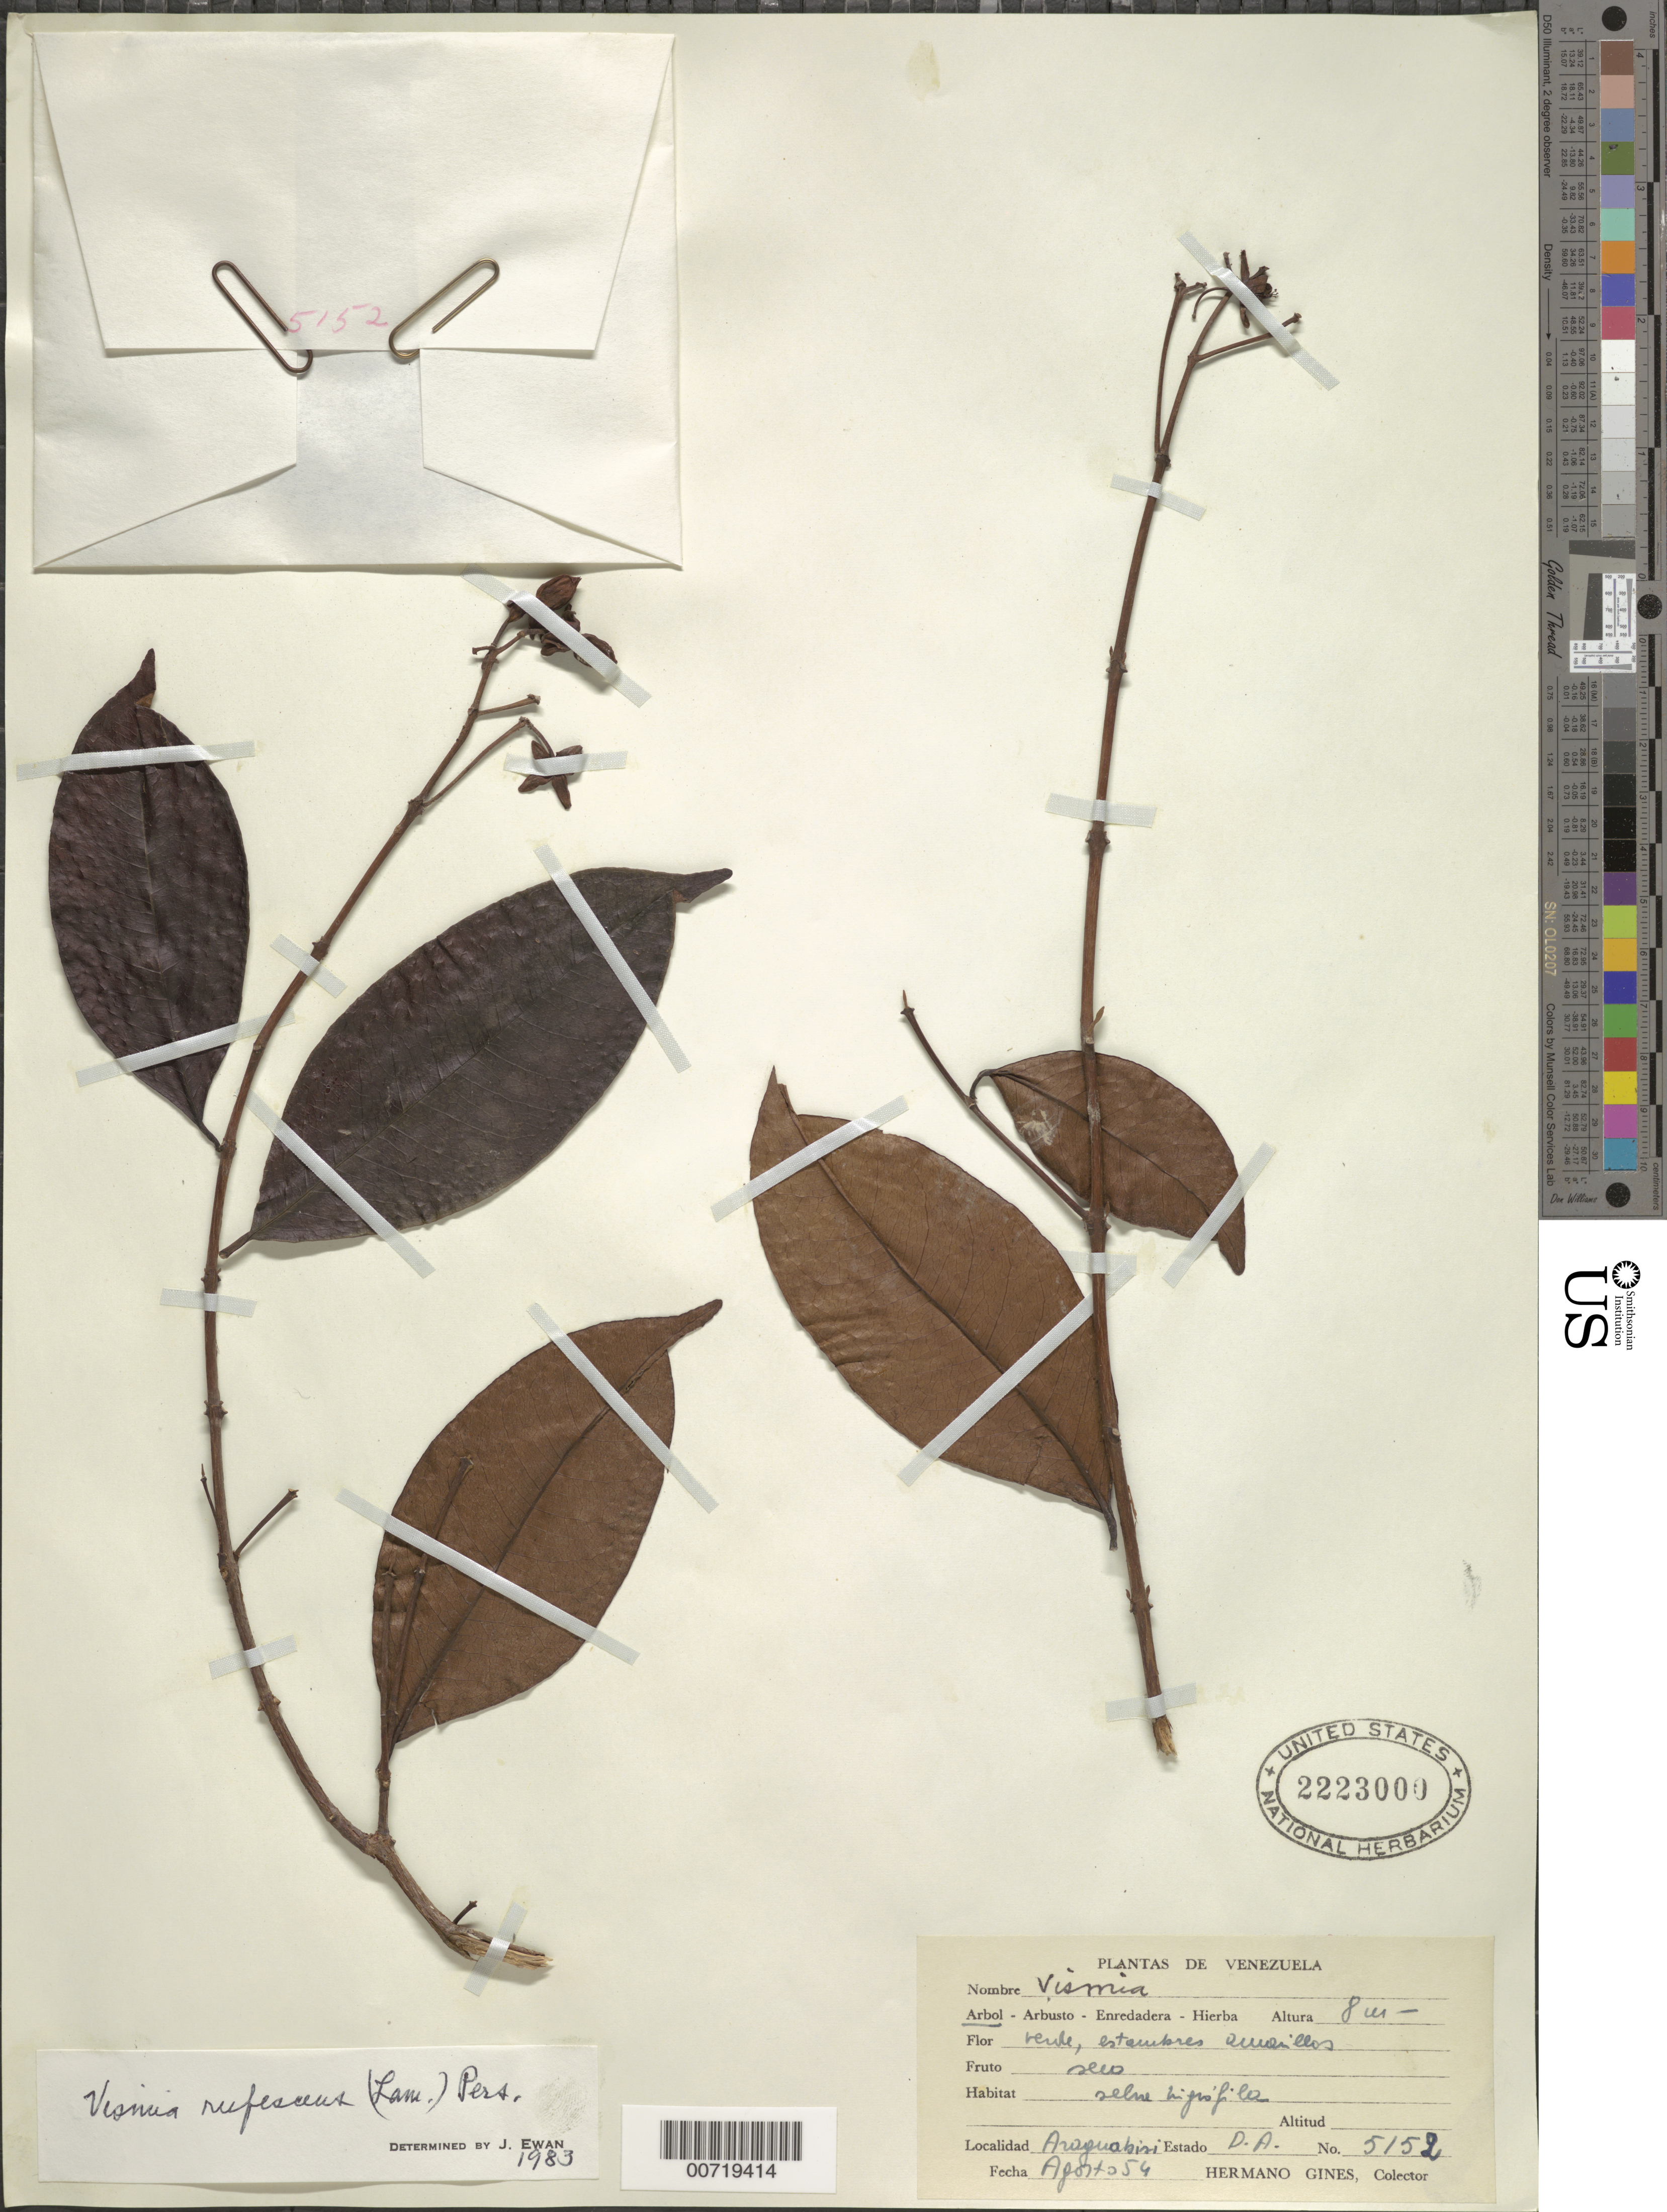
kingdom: Plantae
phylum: Tracheophyta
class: Magnoliopsida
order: Malpighiales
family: Hypericaceae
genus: Vismia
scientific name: Vismia rufescens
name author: (Lam.) Pers.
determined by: Ewan, J. A.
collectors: H. Gines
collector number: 5152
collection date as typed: Aug-54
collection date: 1954-08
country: Venezuela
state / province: Delta Amacuro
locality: Araguabisi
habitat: Selva higrofila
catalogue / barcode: US 2223000